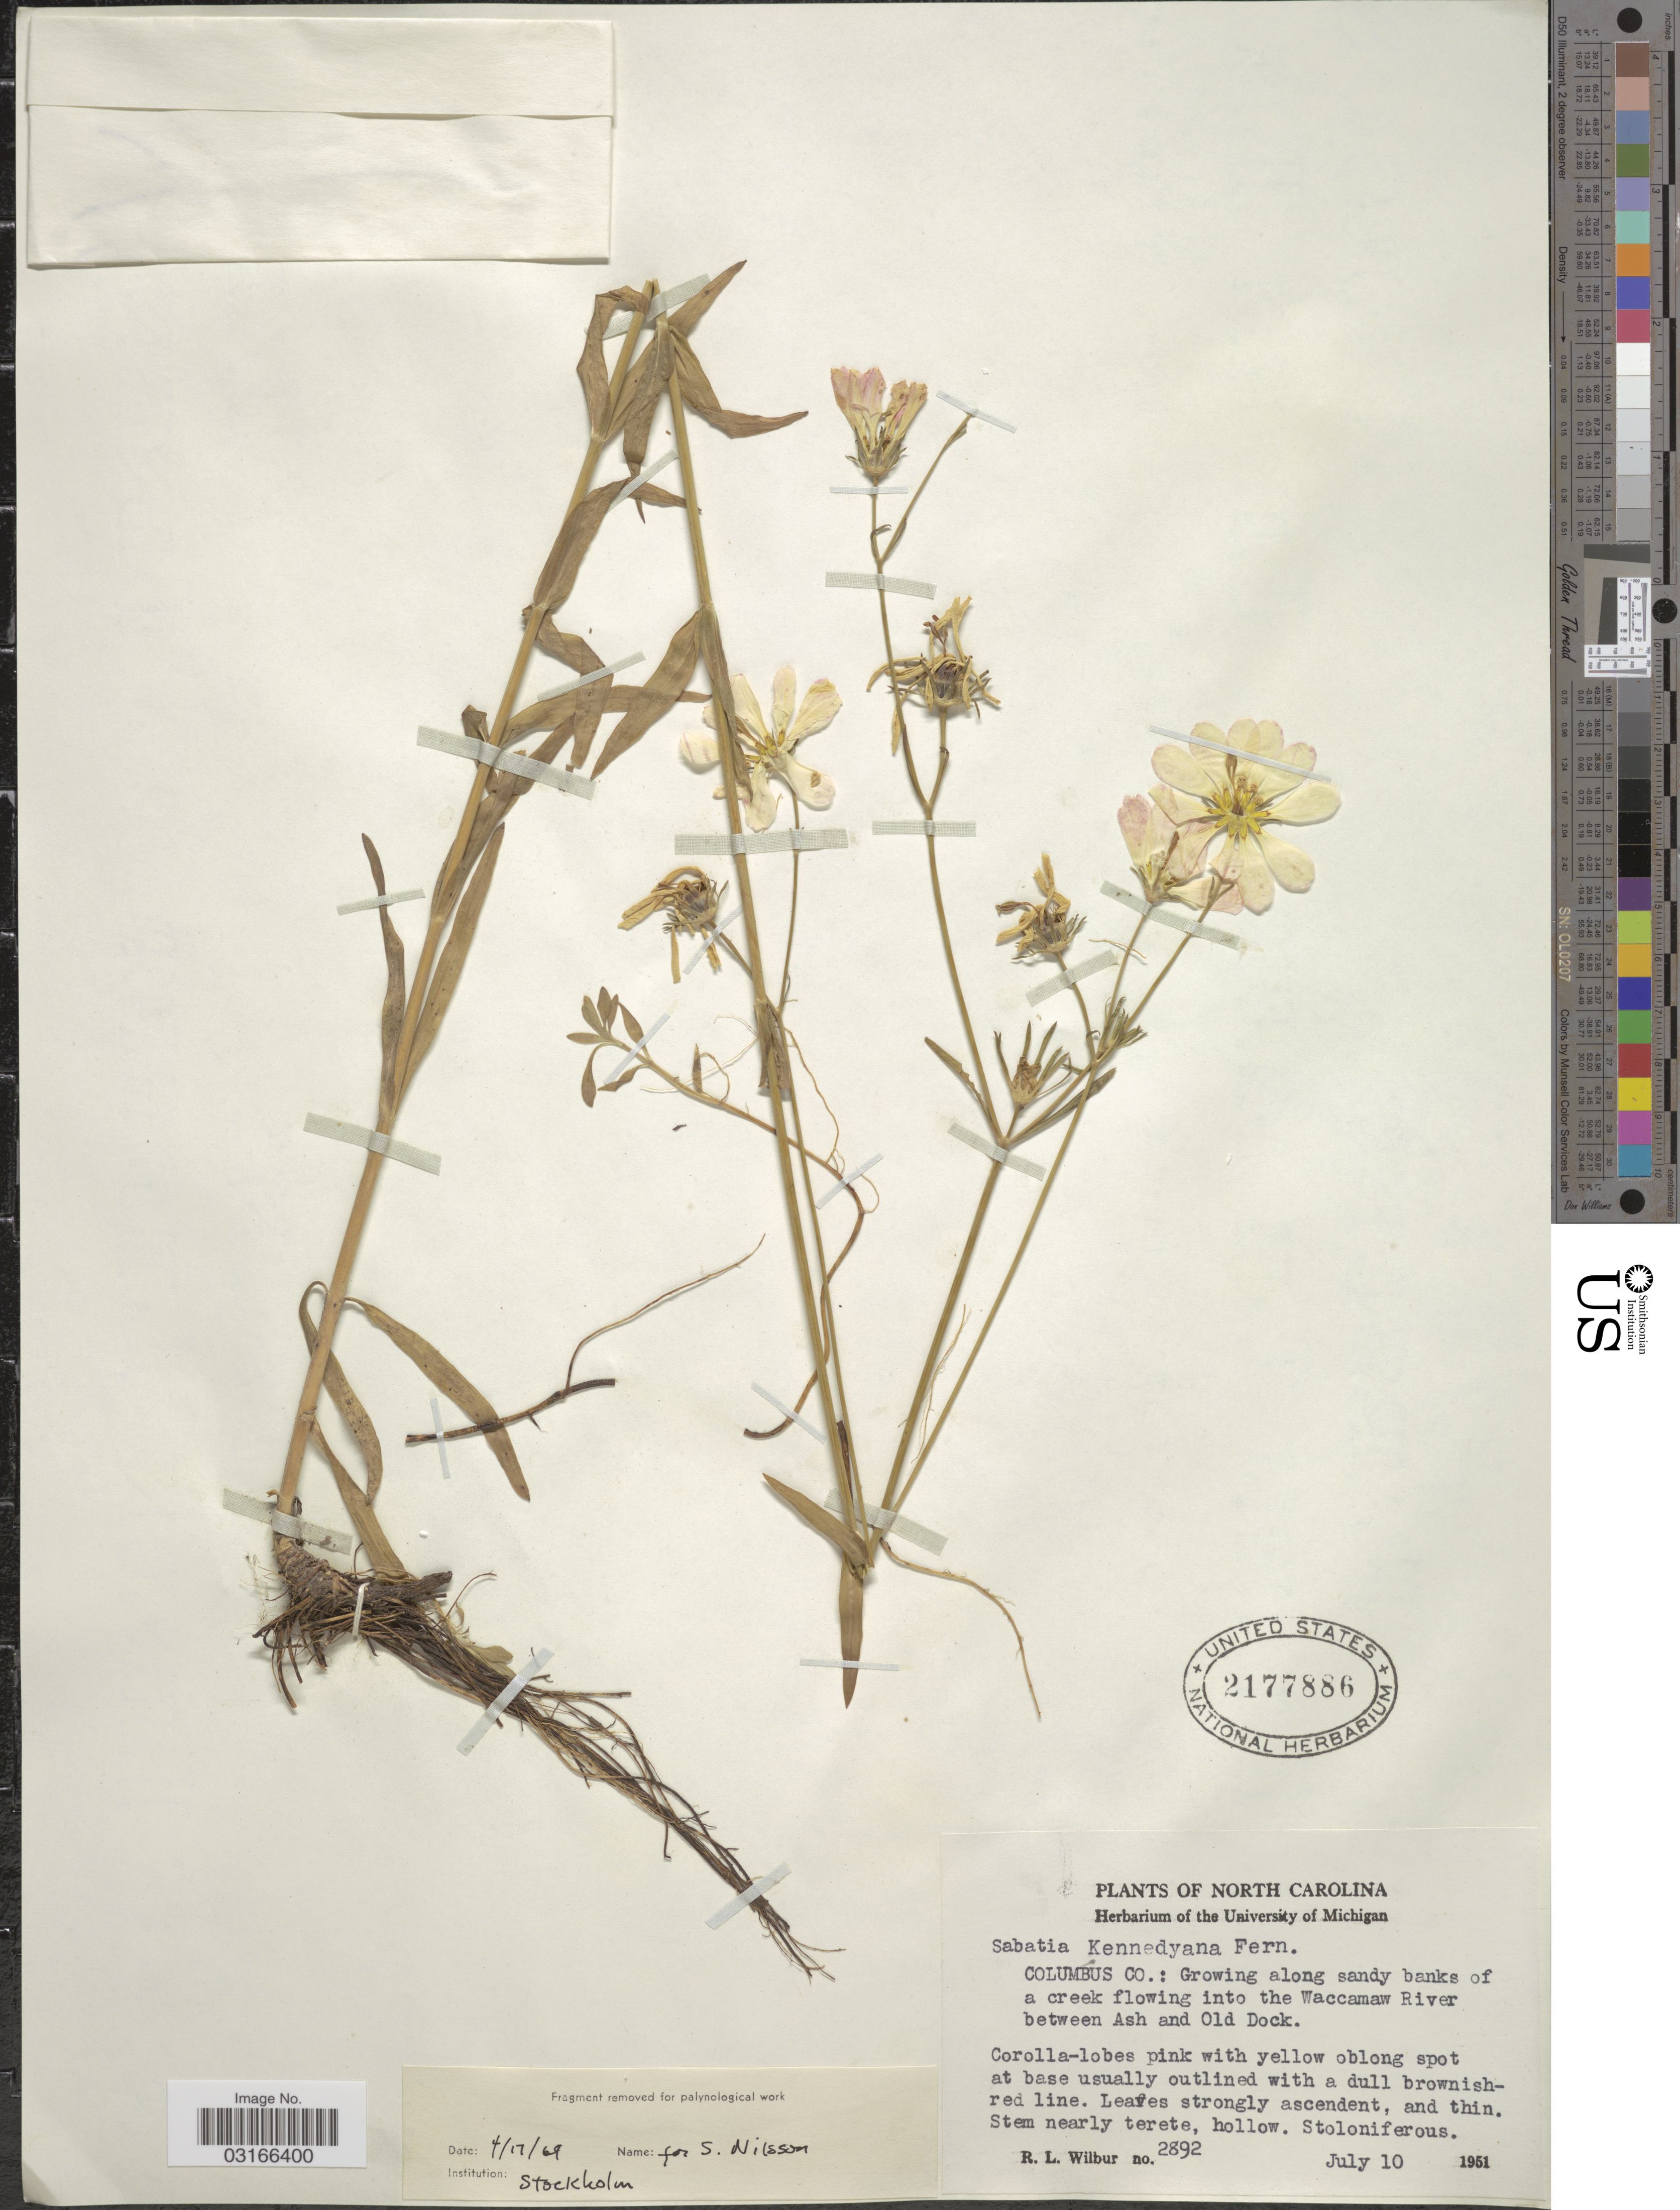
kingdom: Plantae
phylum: Tracheophyta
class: Magnoliopsida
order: Gentianales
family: Gentianaceae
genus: Sabatia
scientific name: Sabatia campestris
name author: Nutt.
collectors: R. L. Wilbur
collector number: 2892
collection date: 1951-07-10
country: United States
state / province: North Carolina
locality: Columbus Co.: Growing along sandy banks of a creek flowing into the Waccamaw River between Ash and Old Dock.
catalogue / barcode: US 2177886